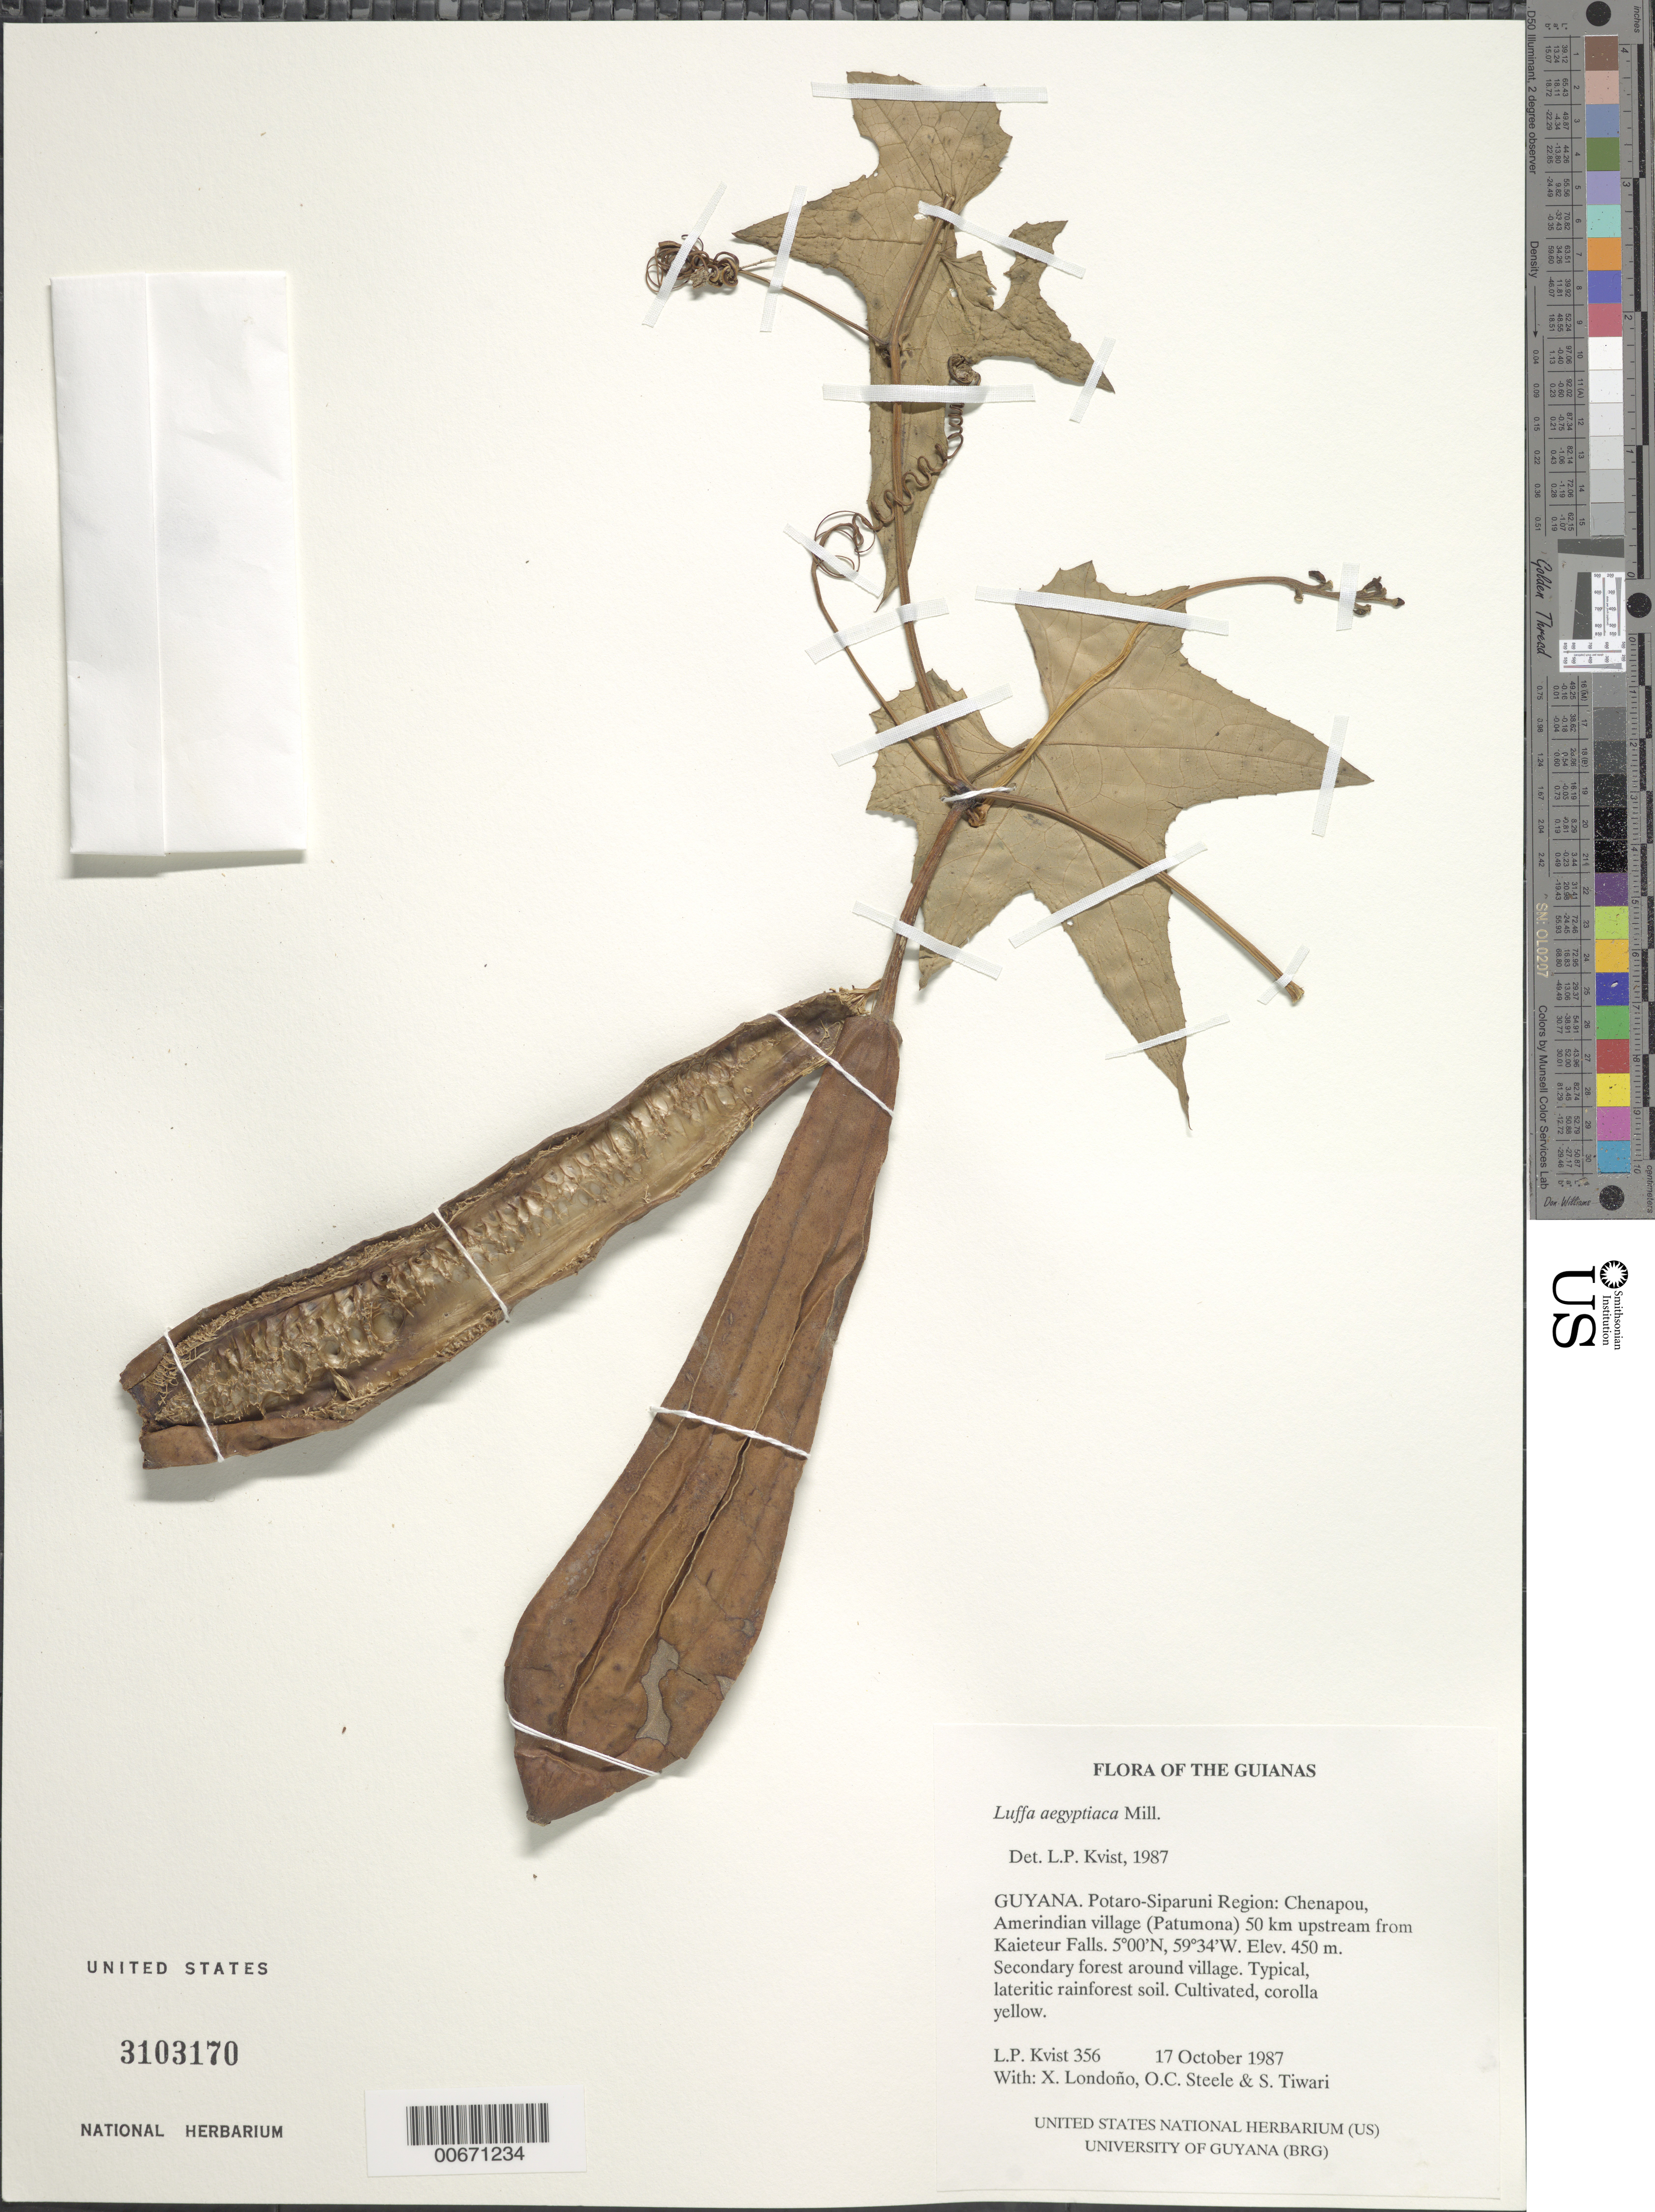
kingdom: Plantae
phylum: Tracheophyta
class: Magnoliopsida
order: Cucurbitales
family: Cucurbitaceae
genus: Luffa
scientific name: Luffa aegyptiaca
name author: Mill.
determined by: Heiser, C. B.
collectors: L. P. Kvist, X. Londoño, O. C. Steele & S. Tiwari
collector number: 356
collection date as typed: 17 October 1987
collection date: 1987-10-17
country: Guyana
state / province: Potaro-Siparuni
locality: Chenapou, Amerindian village (Patumona) 50 km upstream from Kaieteur Falls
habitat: Secondary forest around village. Typical, lateritic rainforest soil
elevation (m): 450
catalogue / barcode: US 3103170